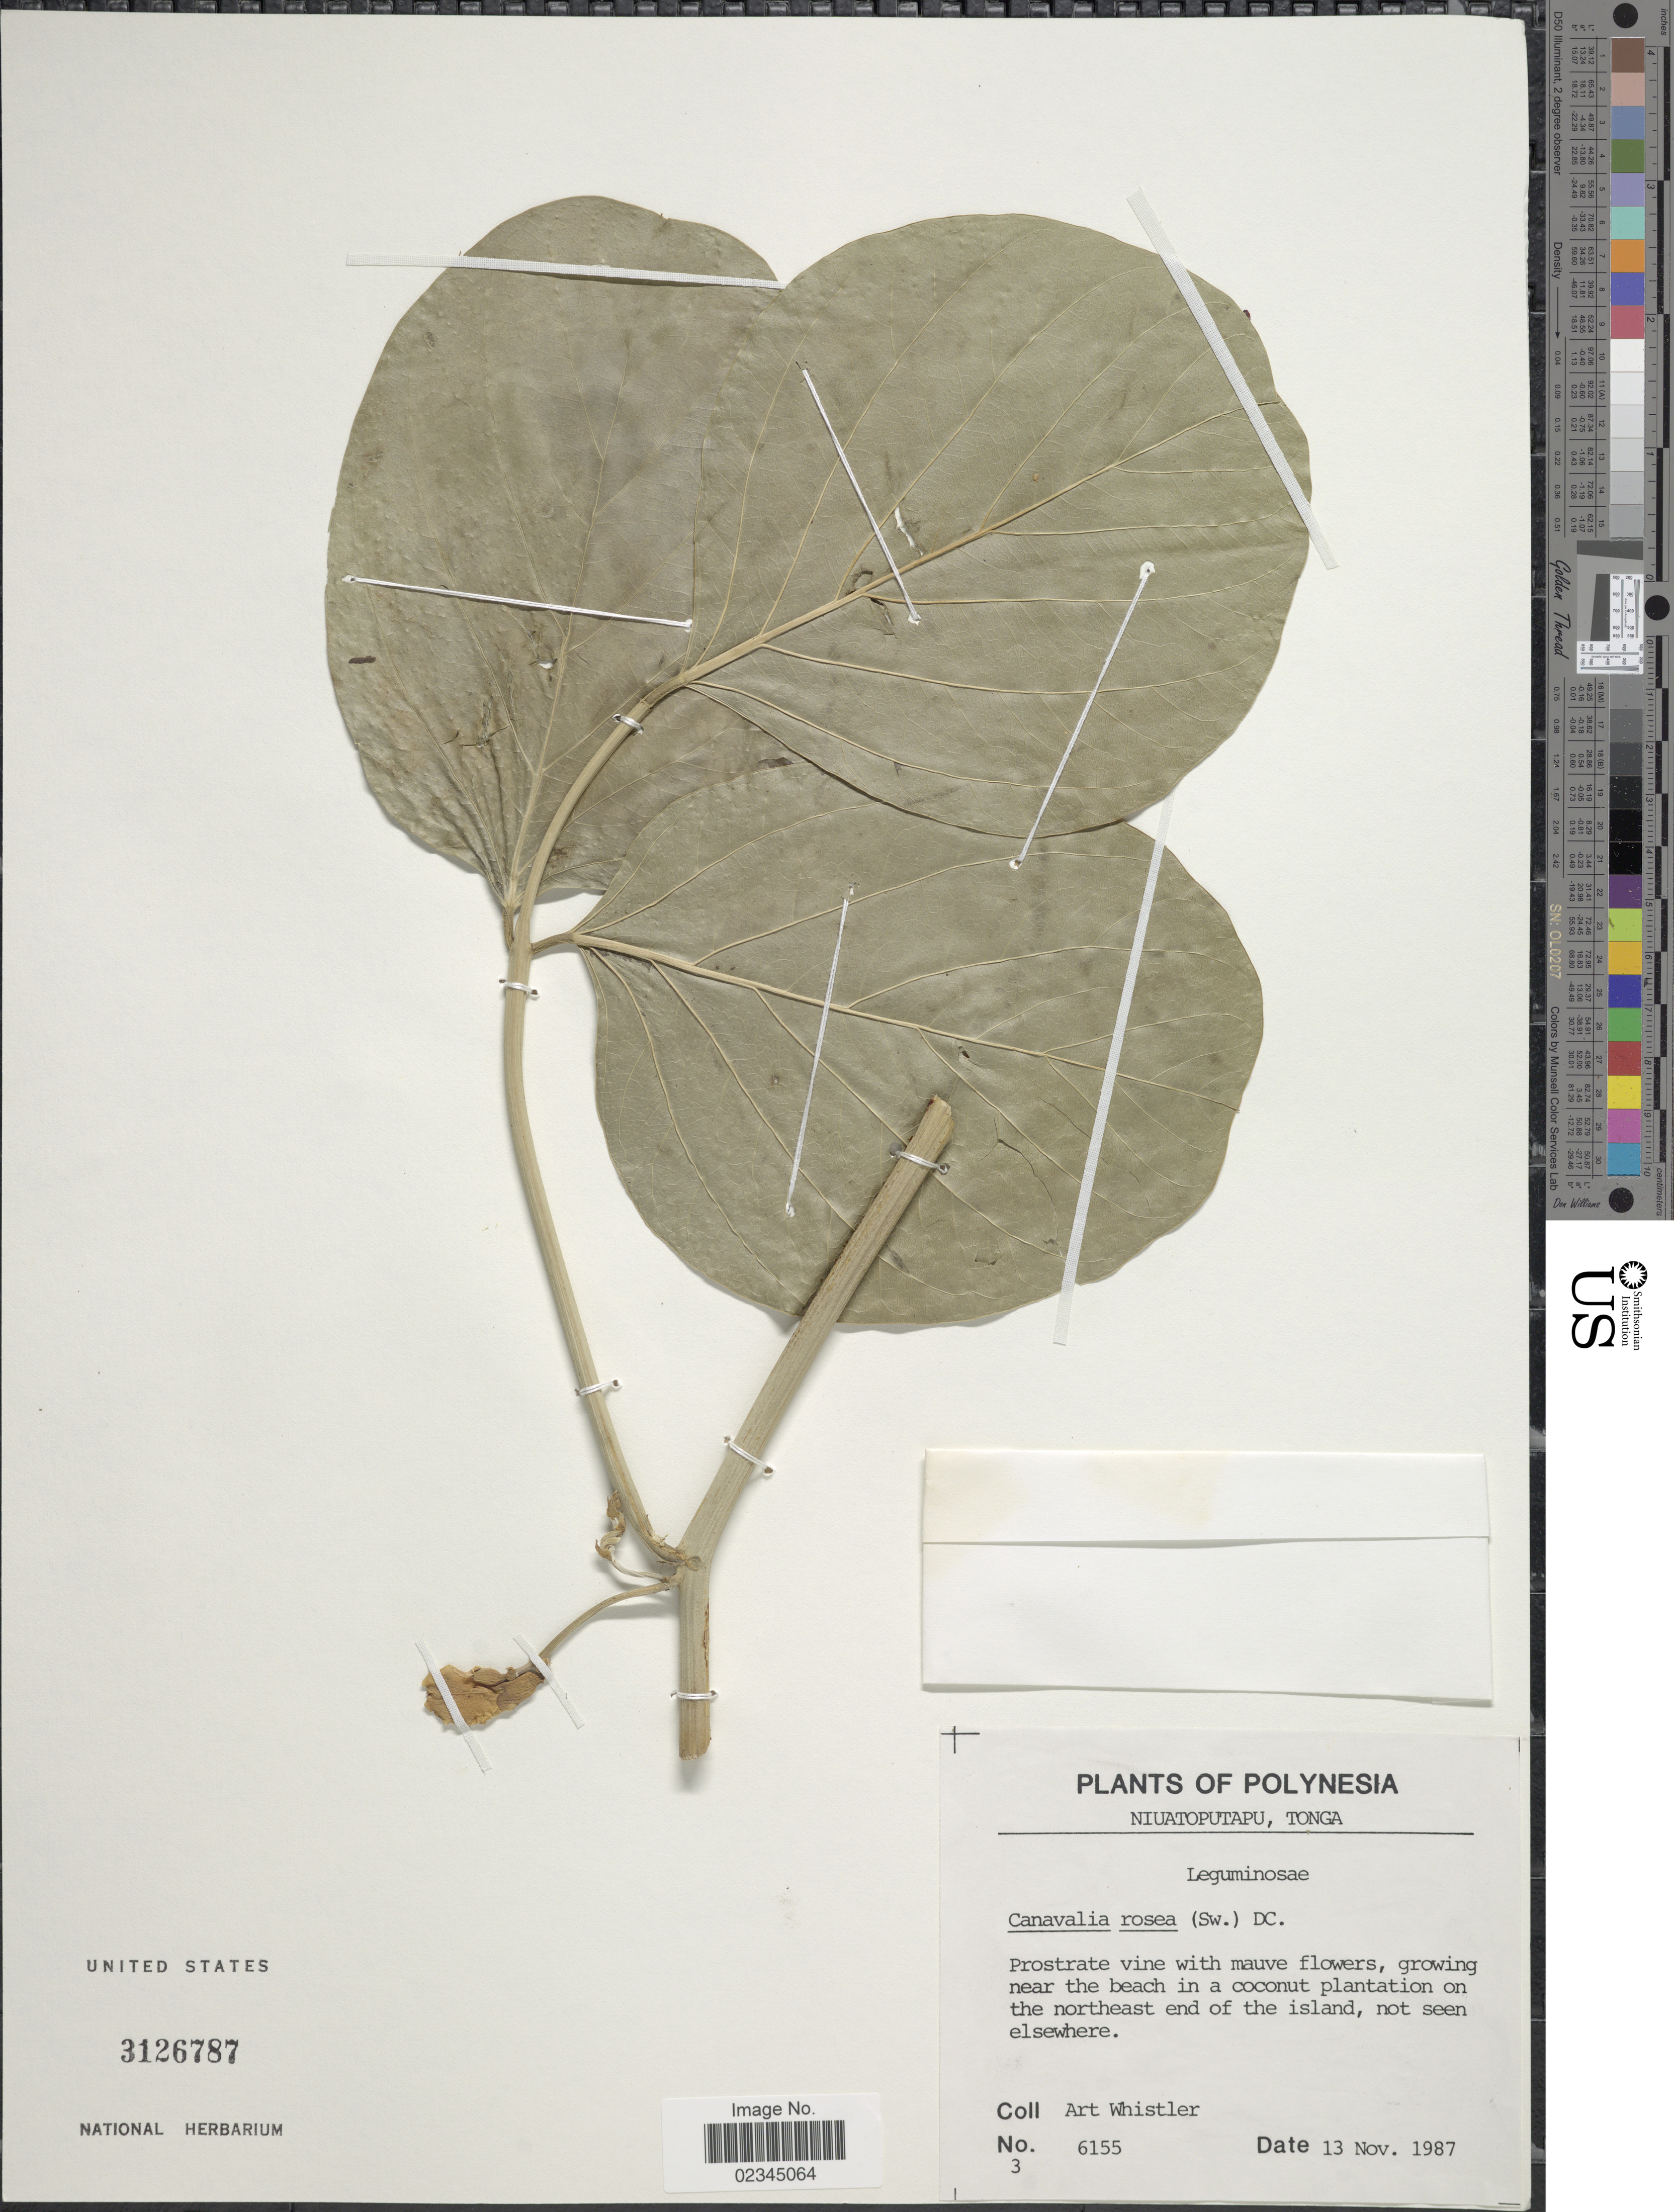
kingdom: Plantae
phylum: Tracheophyta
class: Magnoliopsida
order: Fabales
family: Fabaceae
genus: Canavalia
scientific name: Canavalia rosea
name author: (Sw.) DC.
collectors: A. Whistler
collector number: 6155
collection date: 1987-11-13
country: Tonga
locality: Polynesia, Niuatoputapu, Tonga, growing near the beach in a coconut plantation on the northeast end of the island.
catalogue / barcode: US 3126787